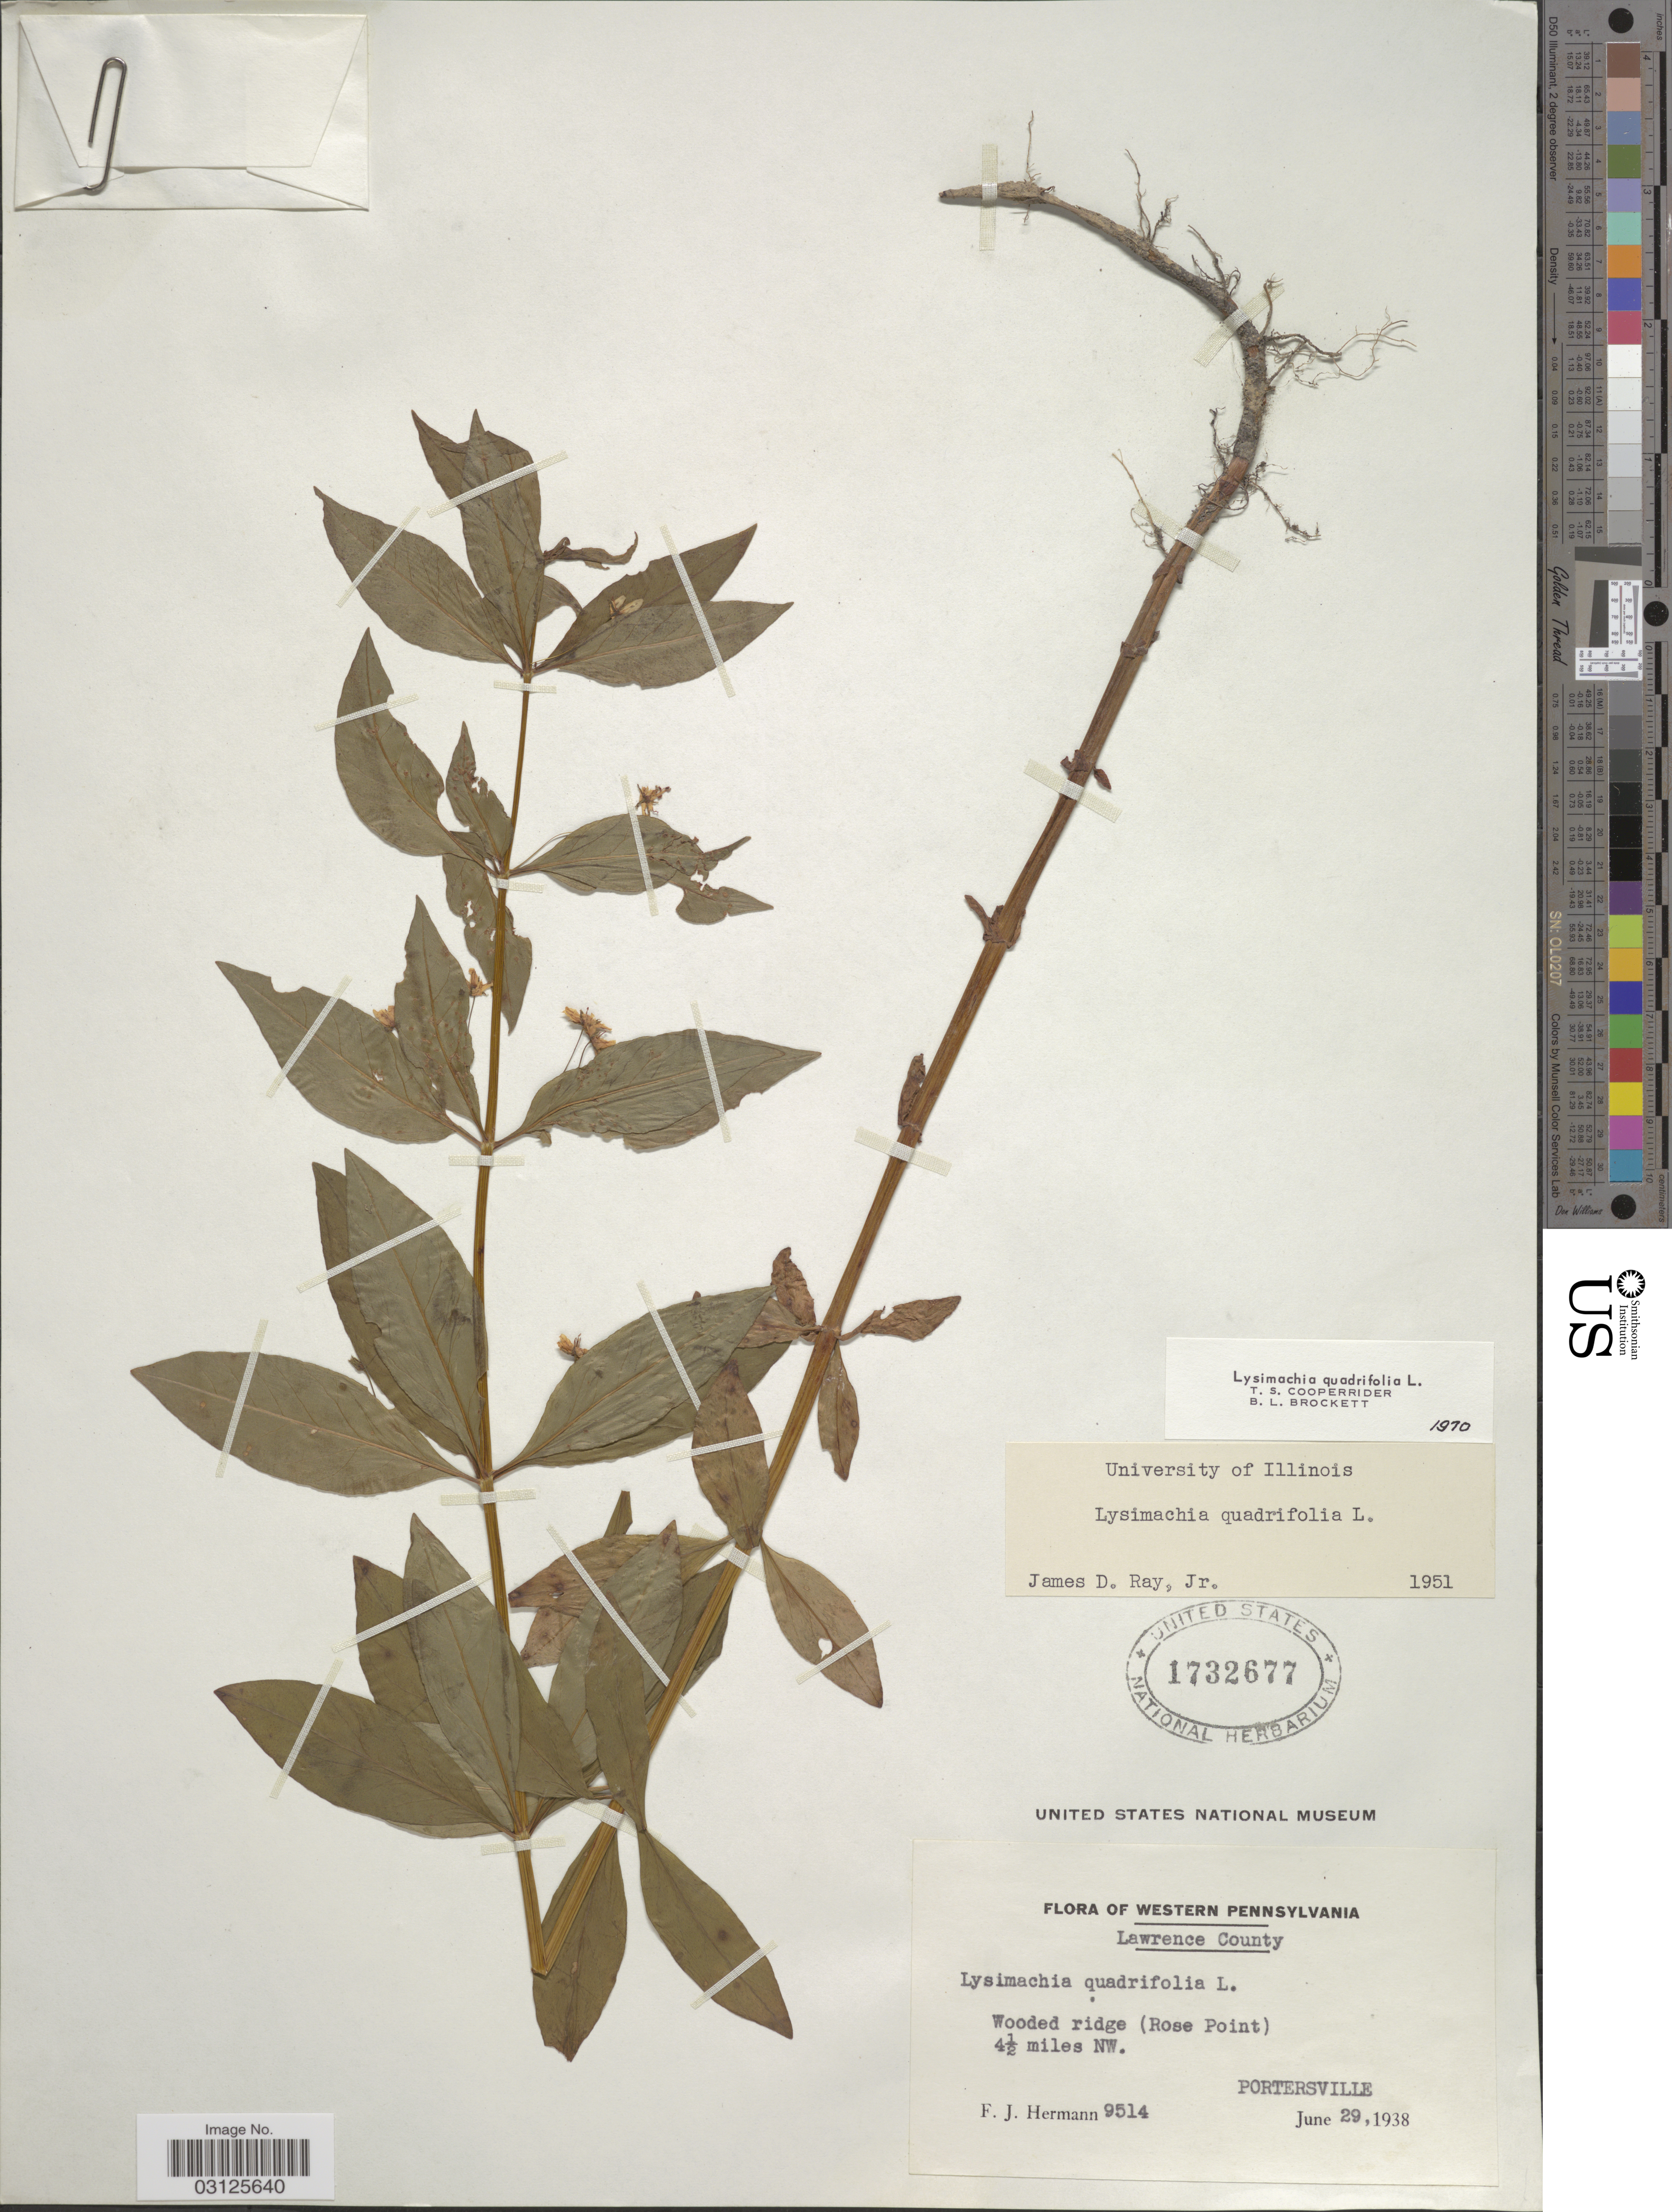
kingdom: Plantae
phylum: Tracheophyta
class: Magnoliopsida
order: Ericales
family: Primulaceae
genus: Lysimachia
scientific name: Lysimachia quadrifolia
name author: L.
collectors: F. J. Hermann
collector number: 9514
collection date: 1938-06-29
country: United States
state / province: Pennsylvania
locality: Western Pennsylvania, Lawrence County, Wooded ridge (Rose Point), 4½ miles NW., Portersville.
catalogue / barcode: US 1732677